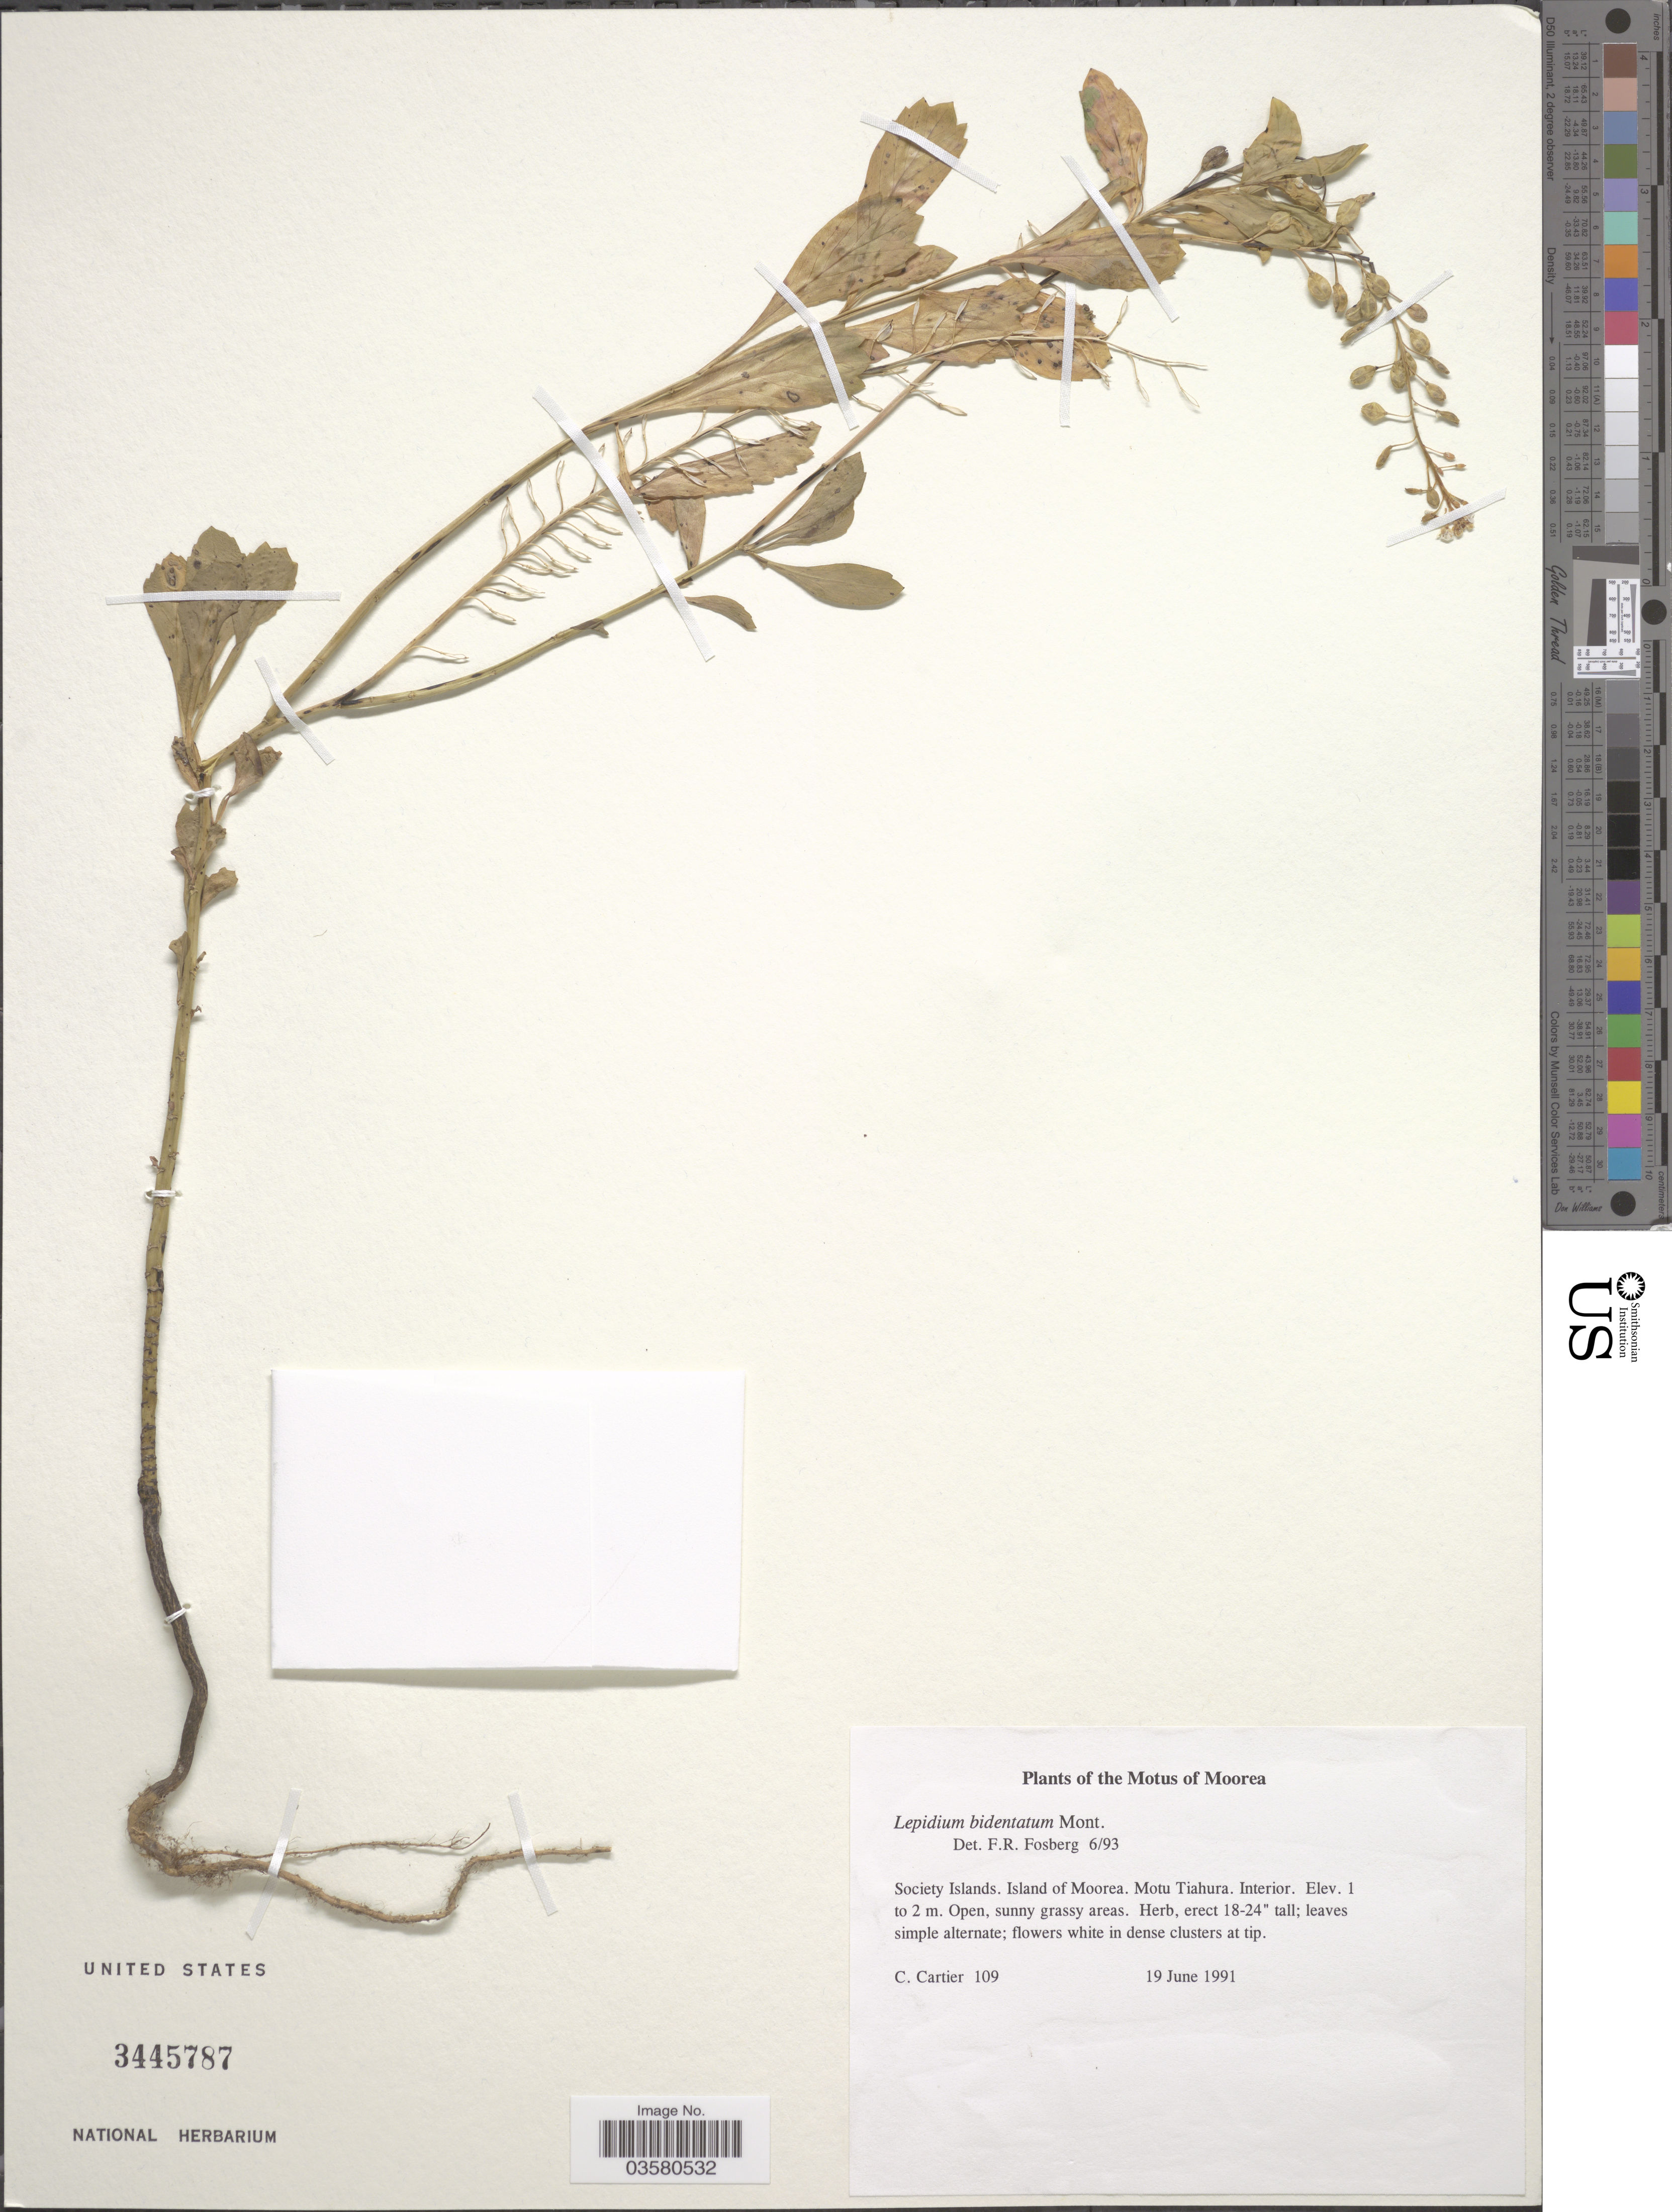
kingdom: Plantae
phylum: Tracheophyta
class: Magnoliopsida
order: Brassicales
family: Brassicaceae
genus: Lepidium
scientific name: Lepidium bidentatum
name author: Montin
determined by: Fosberg, F. R.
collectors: C. Cartier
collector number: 109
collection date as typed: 19 Jun 1991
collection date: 1991-06-19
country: French Polynesia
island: Moorea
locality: Interior, Tiahura [Society Is.]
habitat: Open, sunny grassy areas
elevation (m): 1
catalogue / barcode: US 3445787